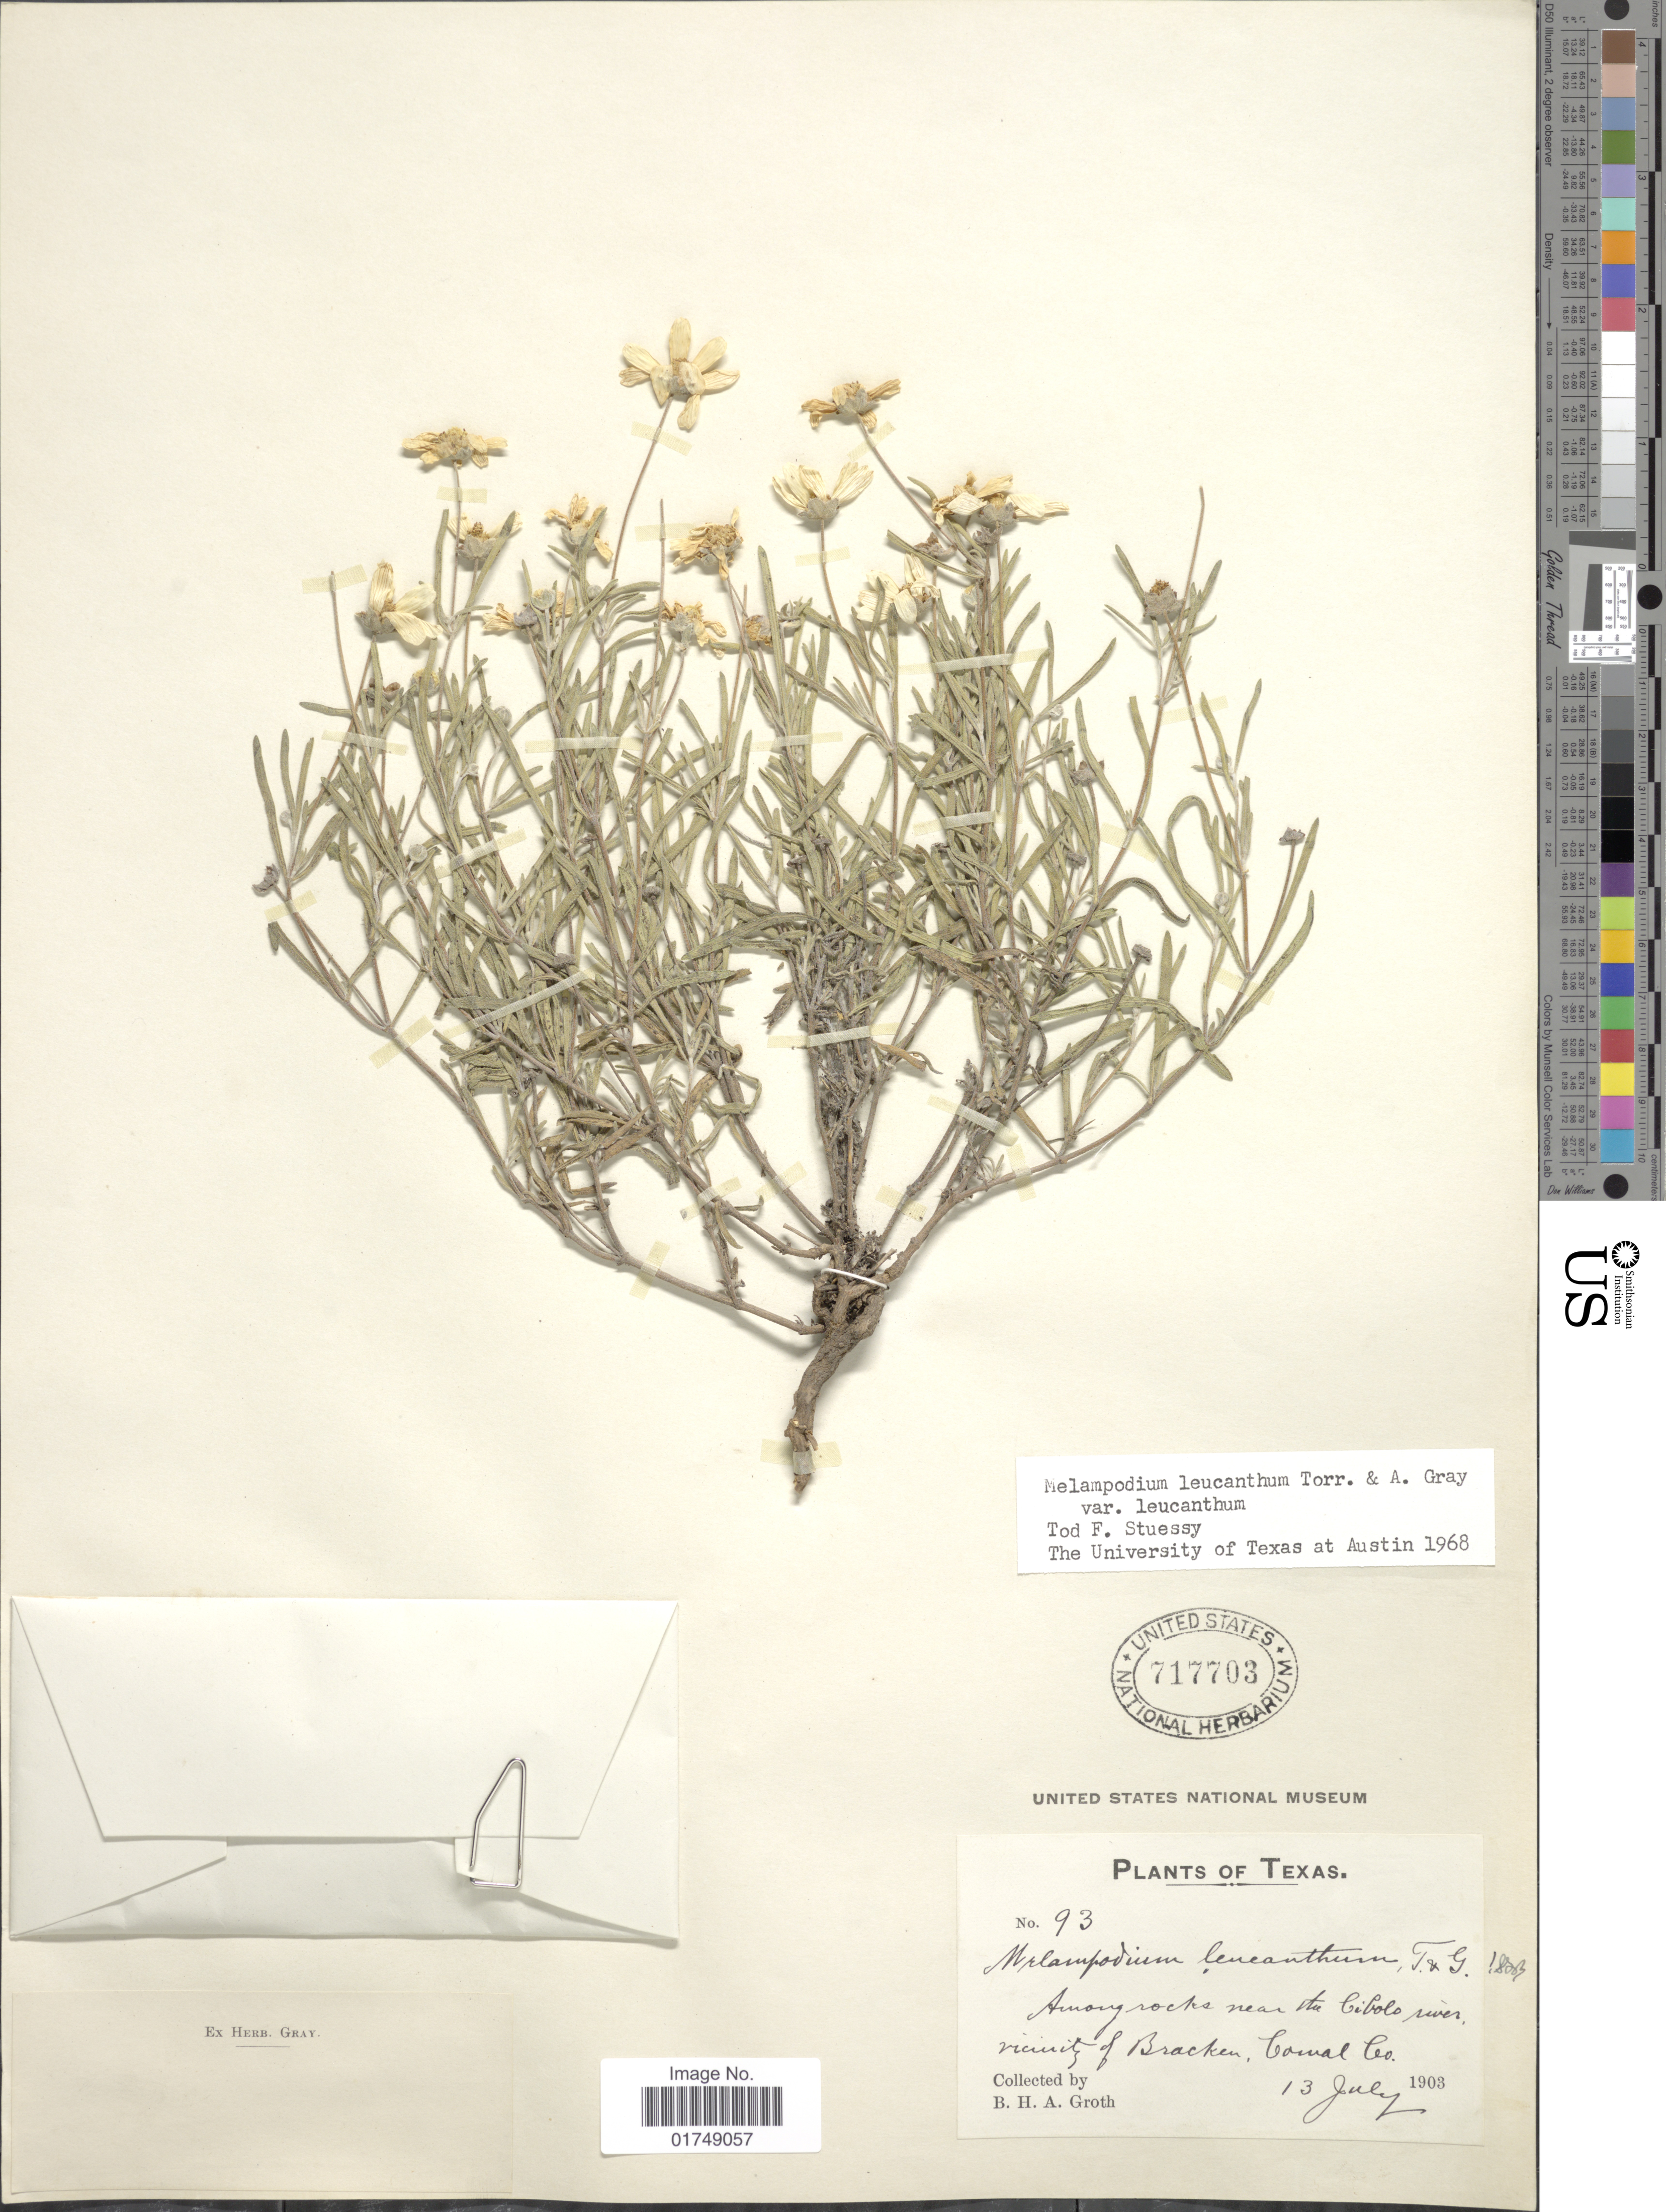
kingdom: Plantae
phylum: Tracheophyta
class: Magnoliopsida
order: Asterales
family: Asteraceae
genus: Melampodium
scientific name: Melampodium leucanthum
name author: Torr. & A. Gray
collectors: B. Groth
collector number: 93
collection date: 1903-07-13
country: United States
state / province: Texas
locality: Near Sta Cibolo river, vicinity of Bracken, Comal Co.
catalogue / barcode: US 717703